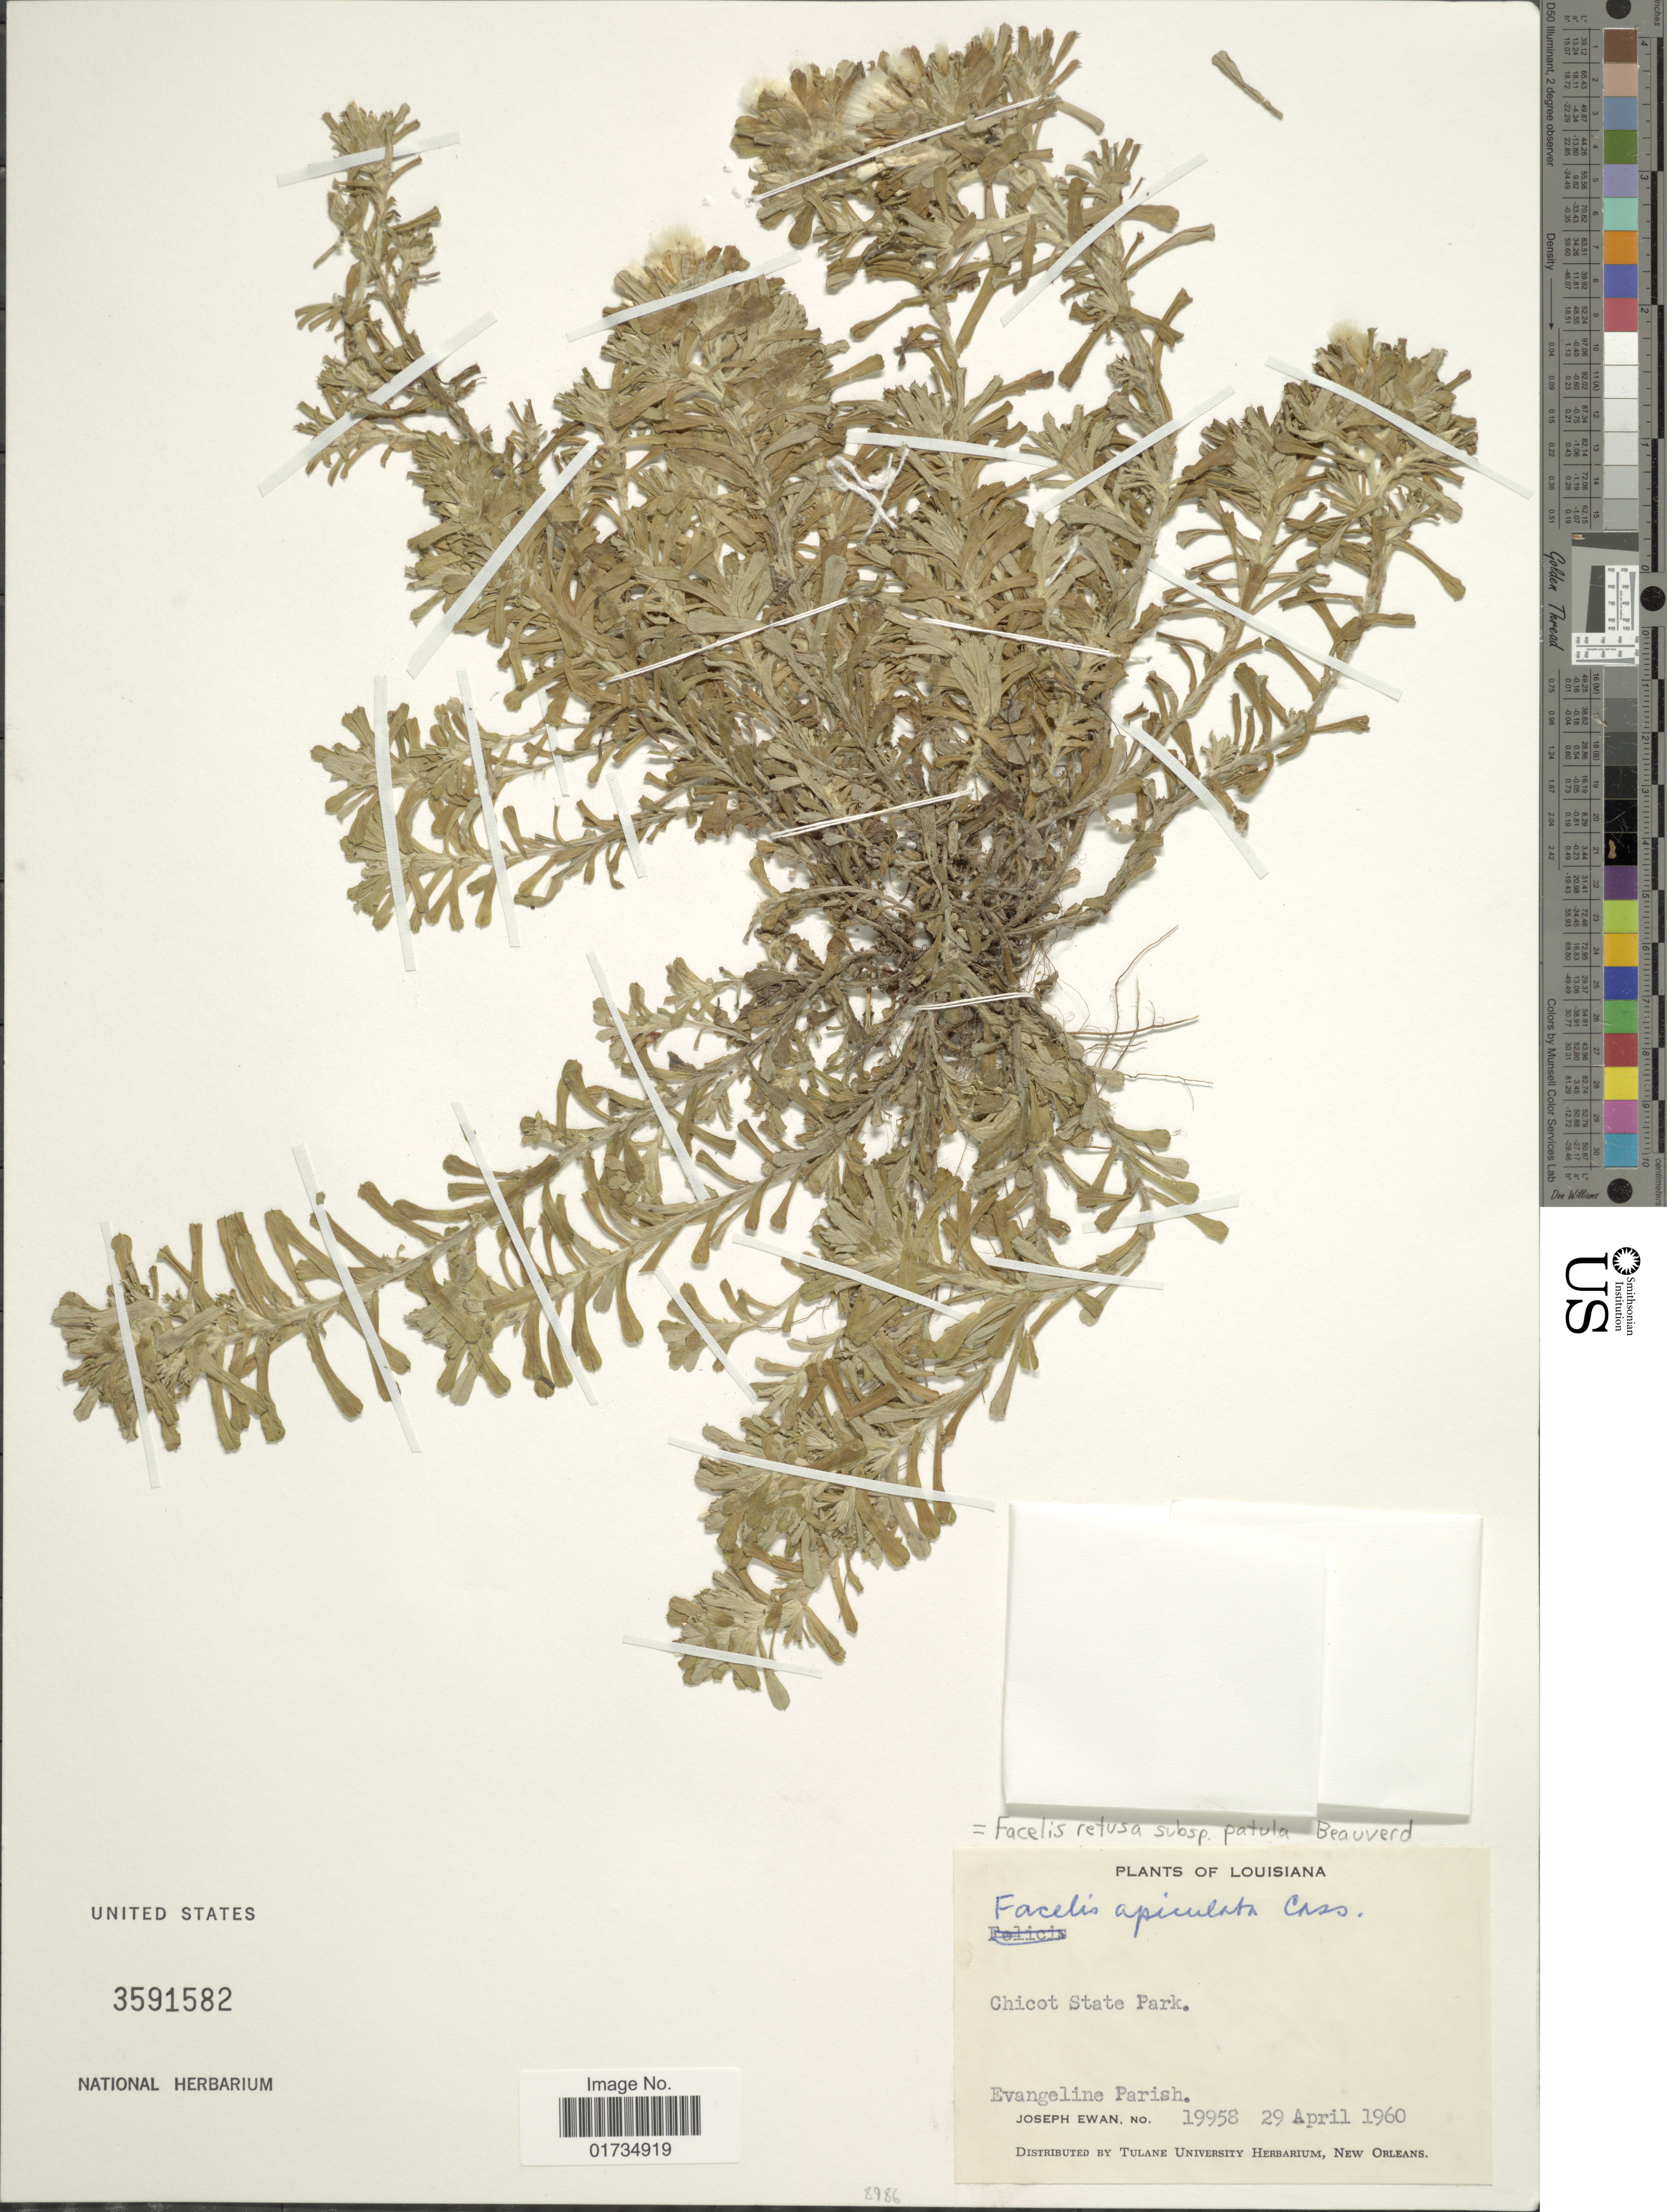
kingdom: Plantae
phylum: Tracheophyta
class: Magnoliopsida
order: Asterales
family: Asteraceae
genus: Facelis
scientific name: Facelis retusa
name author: (Lam.) Sch. Bip.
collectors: J. A. Ewan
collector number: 19958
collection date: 1960-04-29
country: United States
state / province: Louisiana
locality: Louisiana. Evangeline Parish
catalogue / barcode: US 3591582